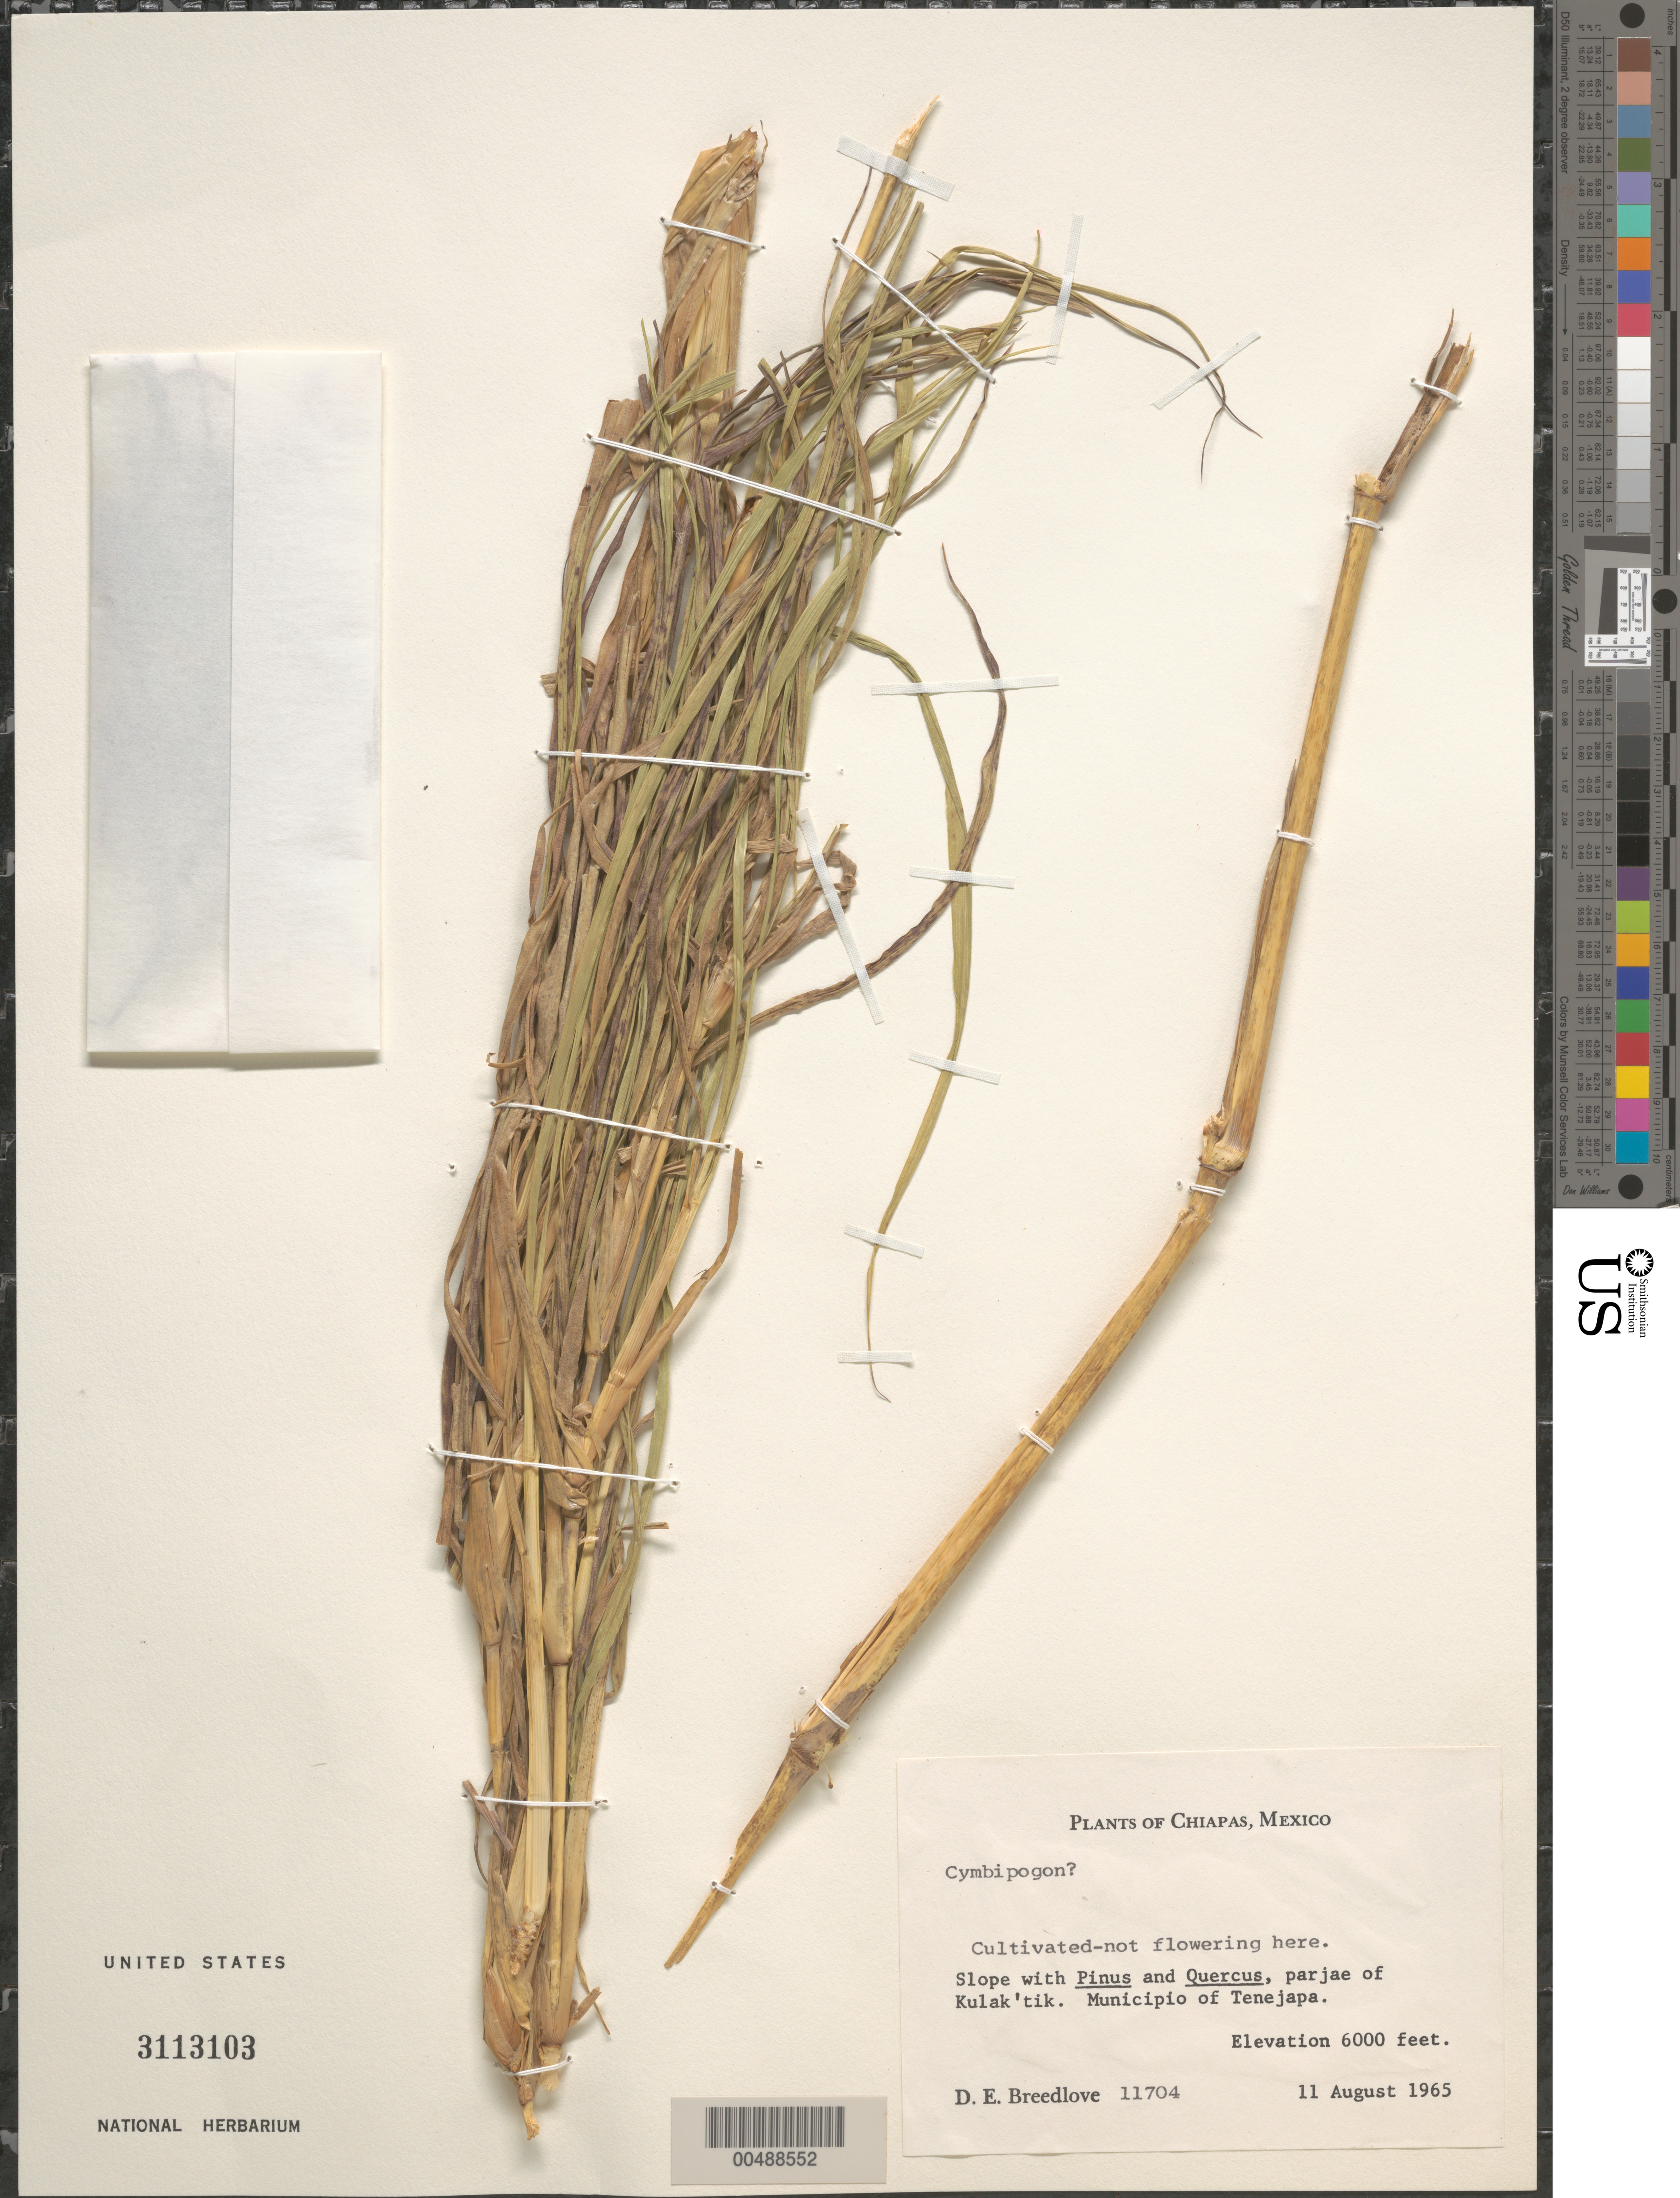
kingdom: Plantae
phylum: Tracheophyta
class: Liliopsida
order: Poales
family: Poaceae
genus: Cymbopogon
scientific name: Cymbopogon sp.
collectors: D. E. Breedlove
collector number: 11704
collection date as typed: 11 Aug 1965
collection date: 1965-08-11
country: Mexico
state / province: Chiapas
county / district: Tenejapa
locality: Parjae of Kulak'tik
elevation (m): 1829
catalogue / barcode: US 3113103